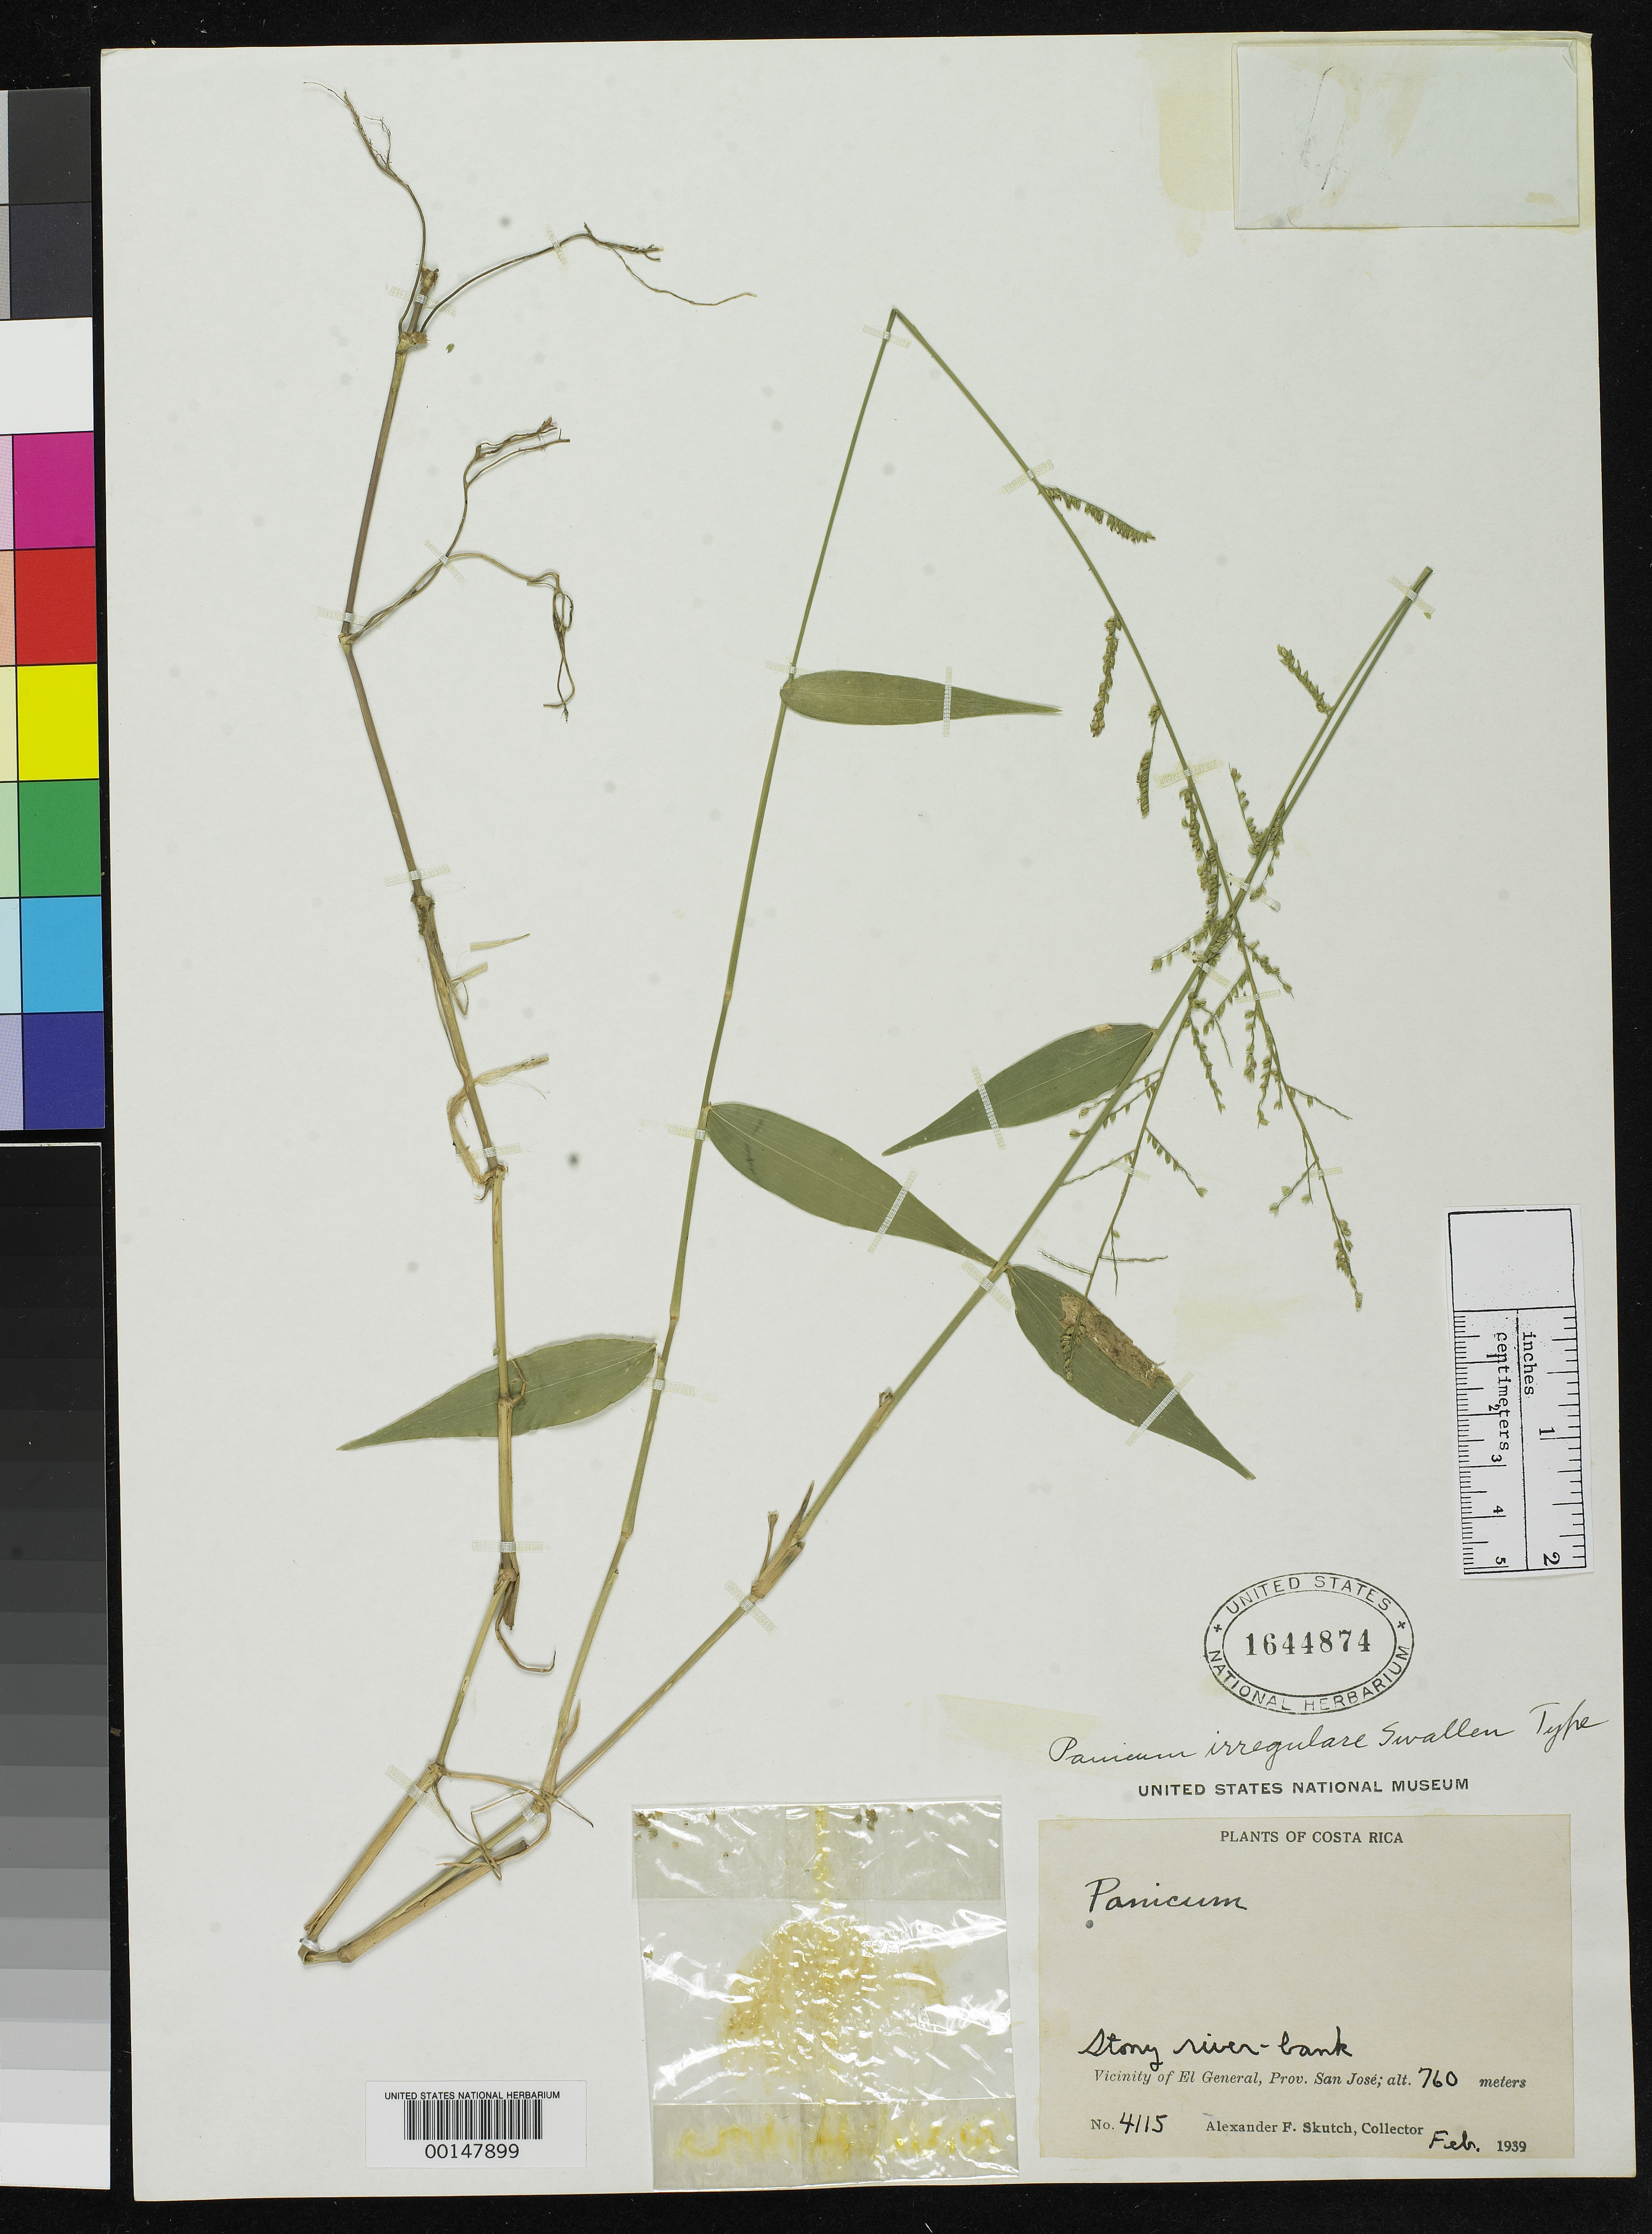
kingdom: Plantae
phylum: Tracheophyta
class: Liliopsida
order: Poales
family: Poaceae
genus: Panicum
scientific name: Panicum irregulare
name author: Swallen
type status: Holotype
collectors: A. F. Skutch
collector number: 4115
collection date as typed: Feb 1939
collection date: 1939-02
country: Costa Rica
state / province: San José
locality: Vicinity of El General.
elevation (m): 760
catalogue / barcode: US 1644874